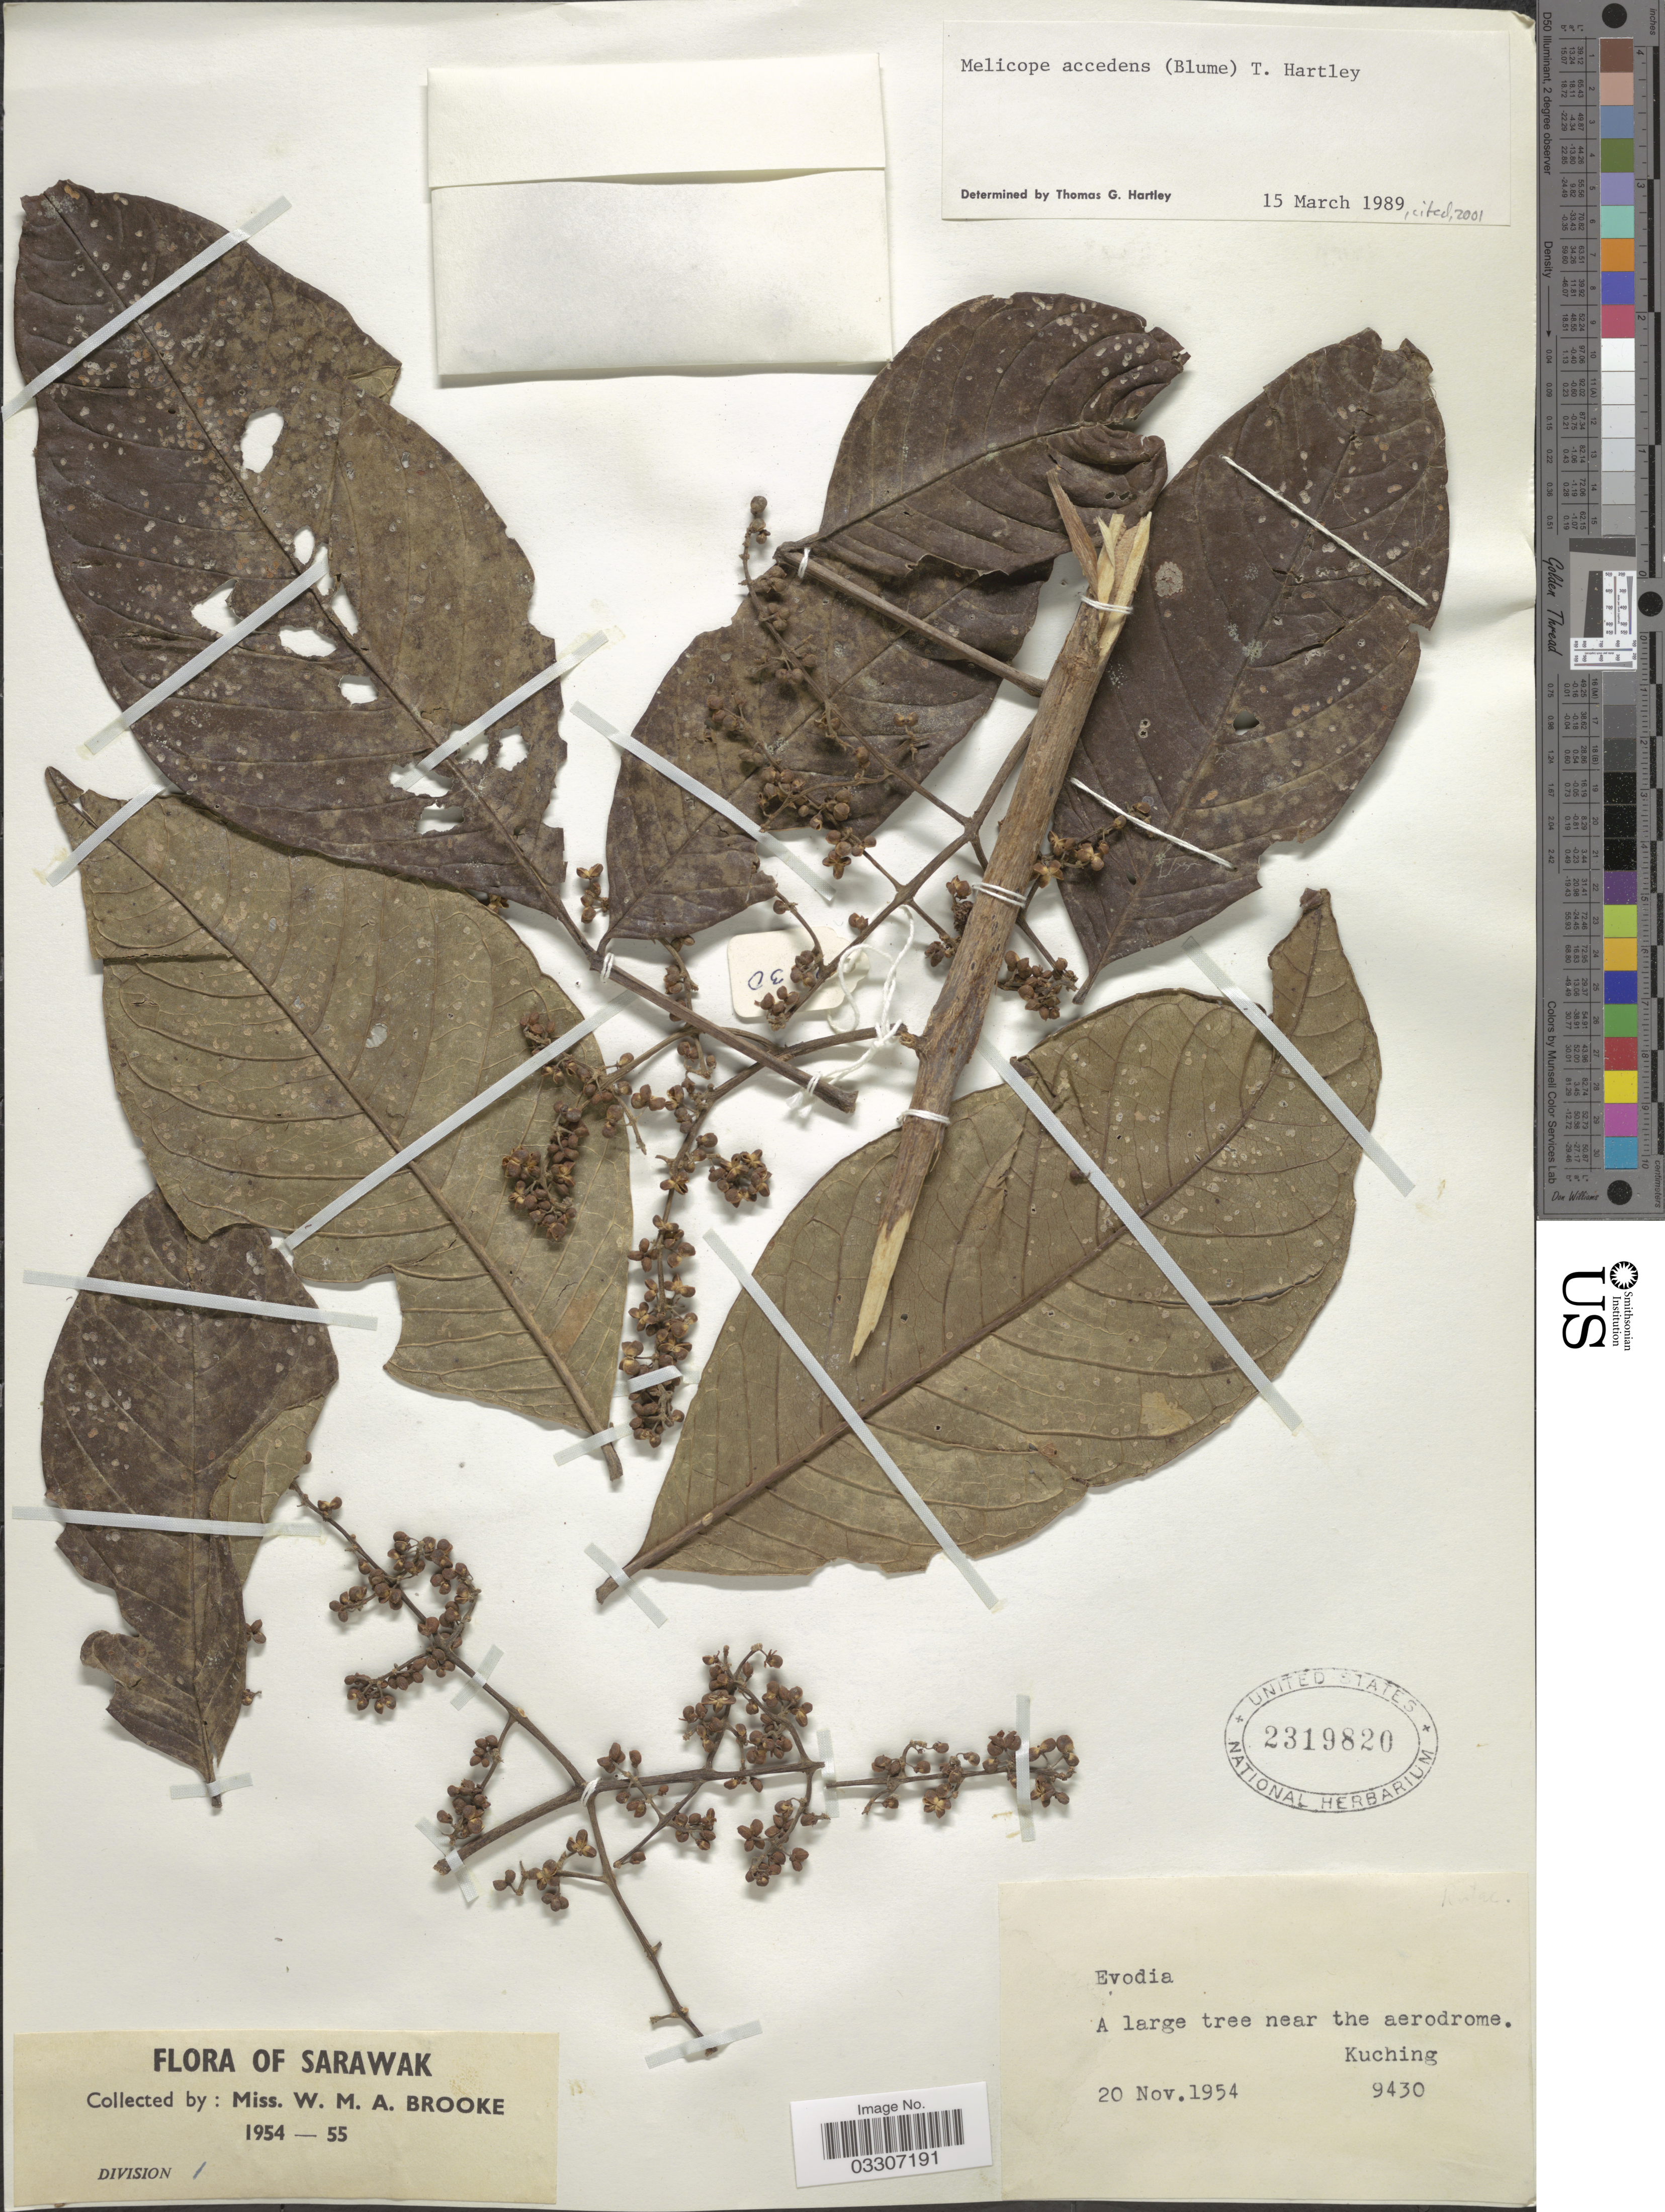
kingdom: Plantae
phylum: Tracheophyta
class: Magnoliopsida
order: Sapindales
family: Rutaceae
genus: Melicope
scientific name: Melicope accedens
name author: (Blume) T.G. Hartley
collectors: W. Brooke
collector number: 9430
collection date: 1954-11-20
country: Malaysia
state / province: Sarawak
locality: Near the aerodrome. Kuching.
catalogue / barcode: US 2319820